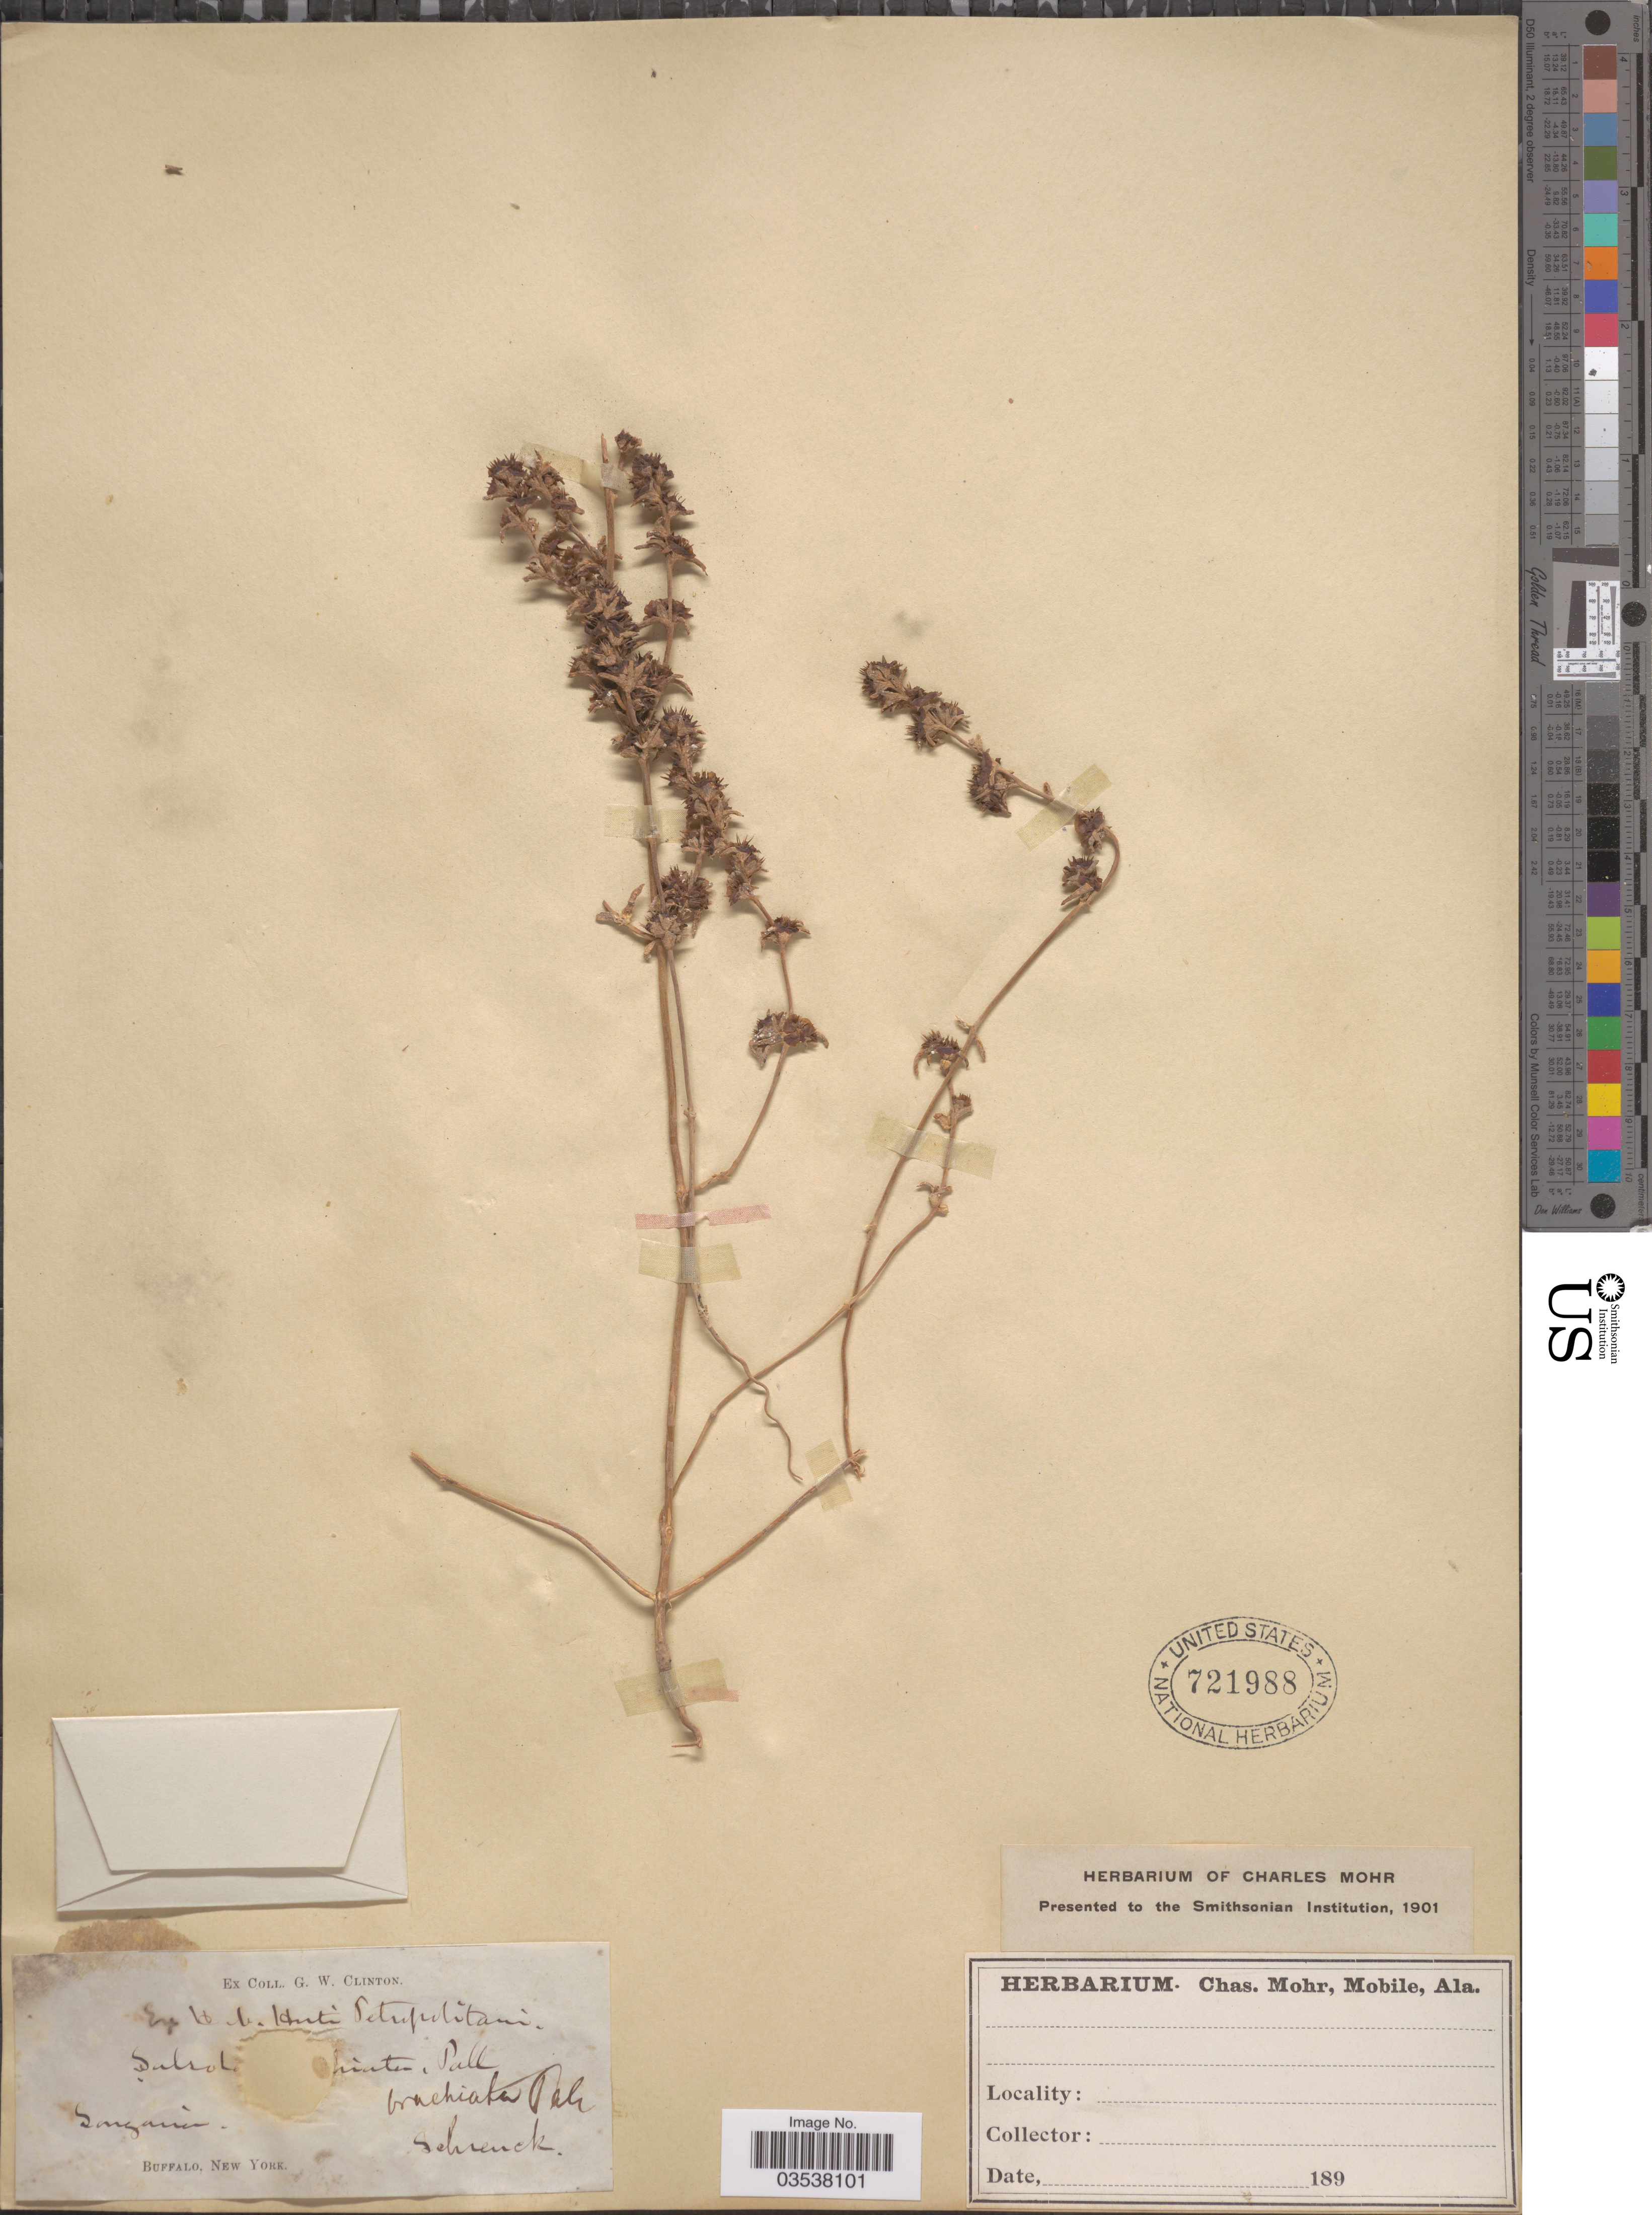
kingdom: Plantae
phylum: Tracheophyta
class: Magnoliopsida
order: Caryophyllales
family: Amaranthaceae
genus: Pyankovia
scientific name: Pyankovia brachiata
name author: (Pall.) Akhani & Roalson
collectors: -- Schrenck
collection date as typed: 189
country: Kazakhstan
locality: Songaria.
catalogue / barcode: US 721988